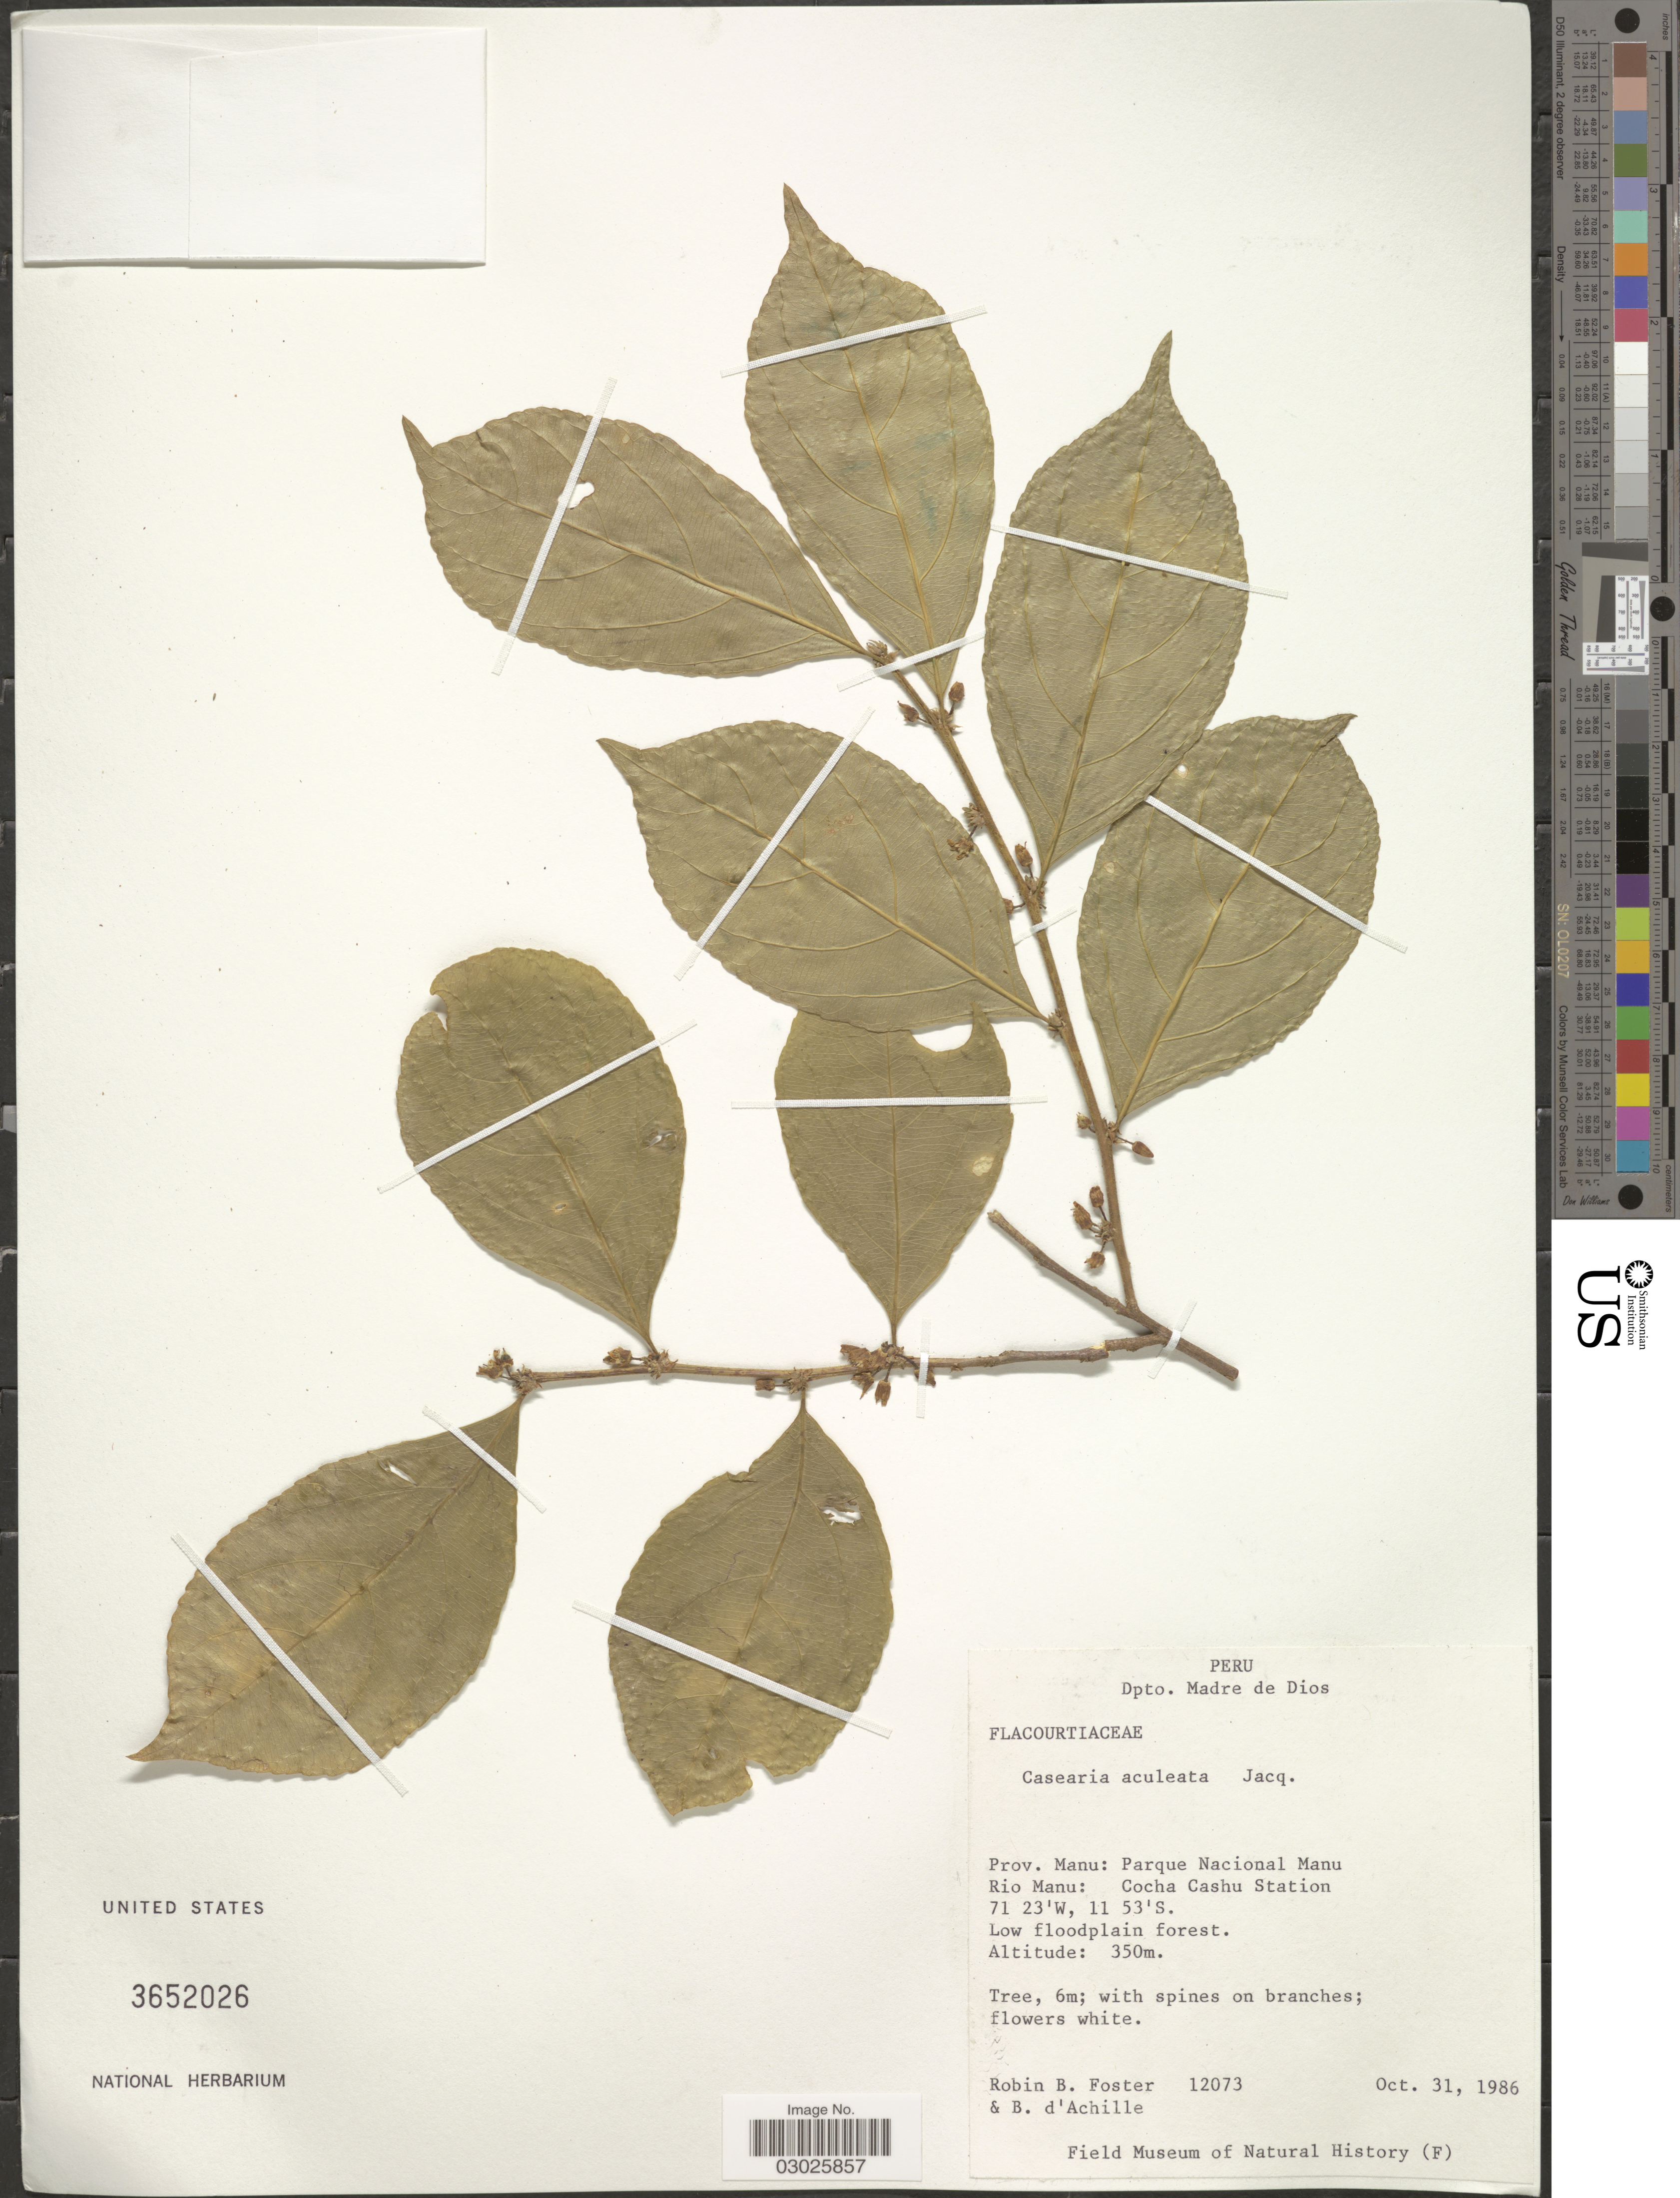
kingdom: Plantae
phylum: Tracheophyta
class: Magnoliopsida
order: Malpighiales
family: Salicaceae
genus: Casearia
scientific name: Casearia aculeata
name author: Jacq.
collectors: R. B. Foster & B. d'Achille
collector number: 12073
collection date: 1986-10-31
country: Peru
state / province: Madre de Dios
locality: Dpto. Madre de Dios. Prov. Manu: Parque Nacional Manu, Rio Manu: Cocha Cashu Station.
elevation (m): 350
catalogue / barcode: US 3652026